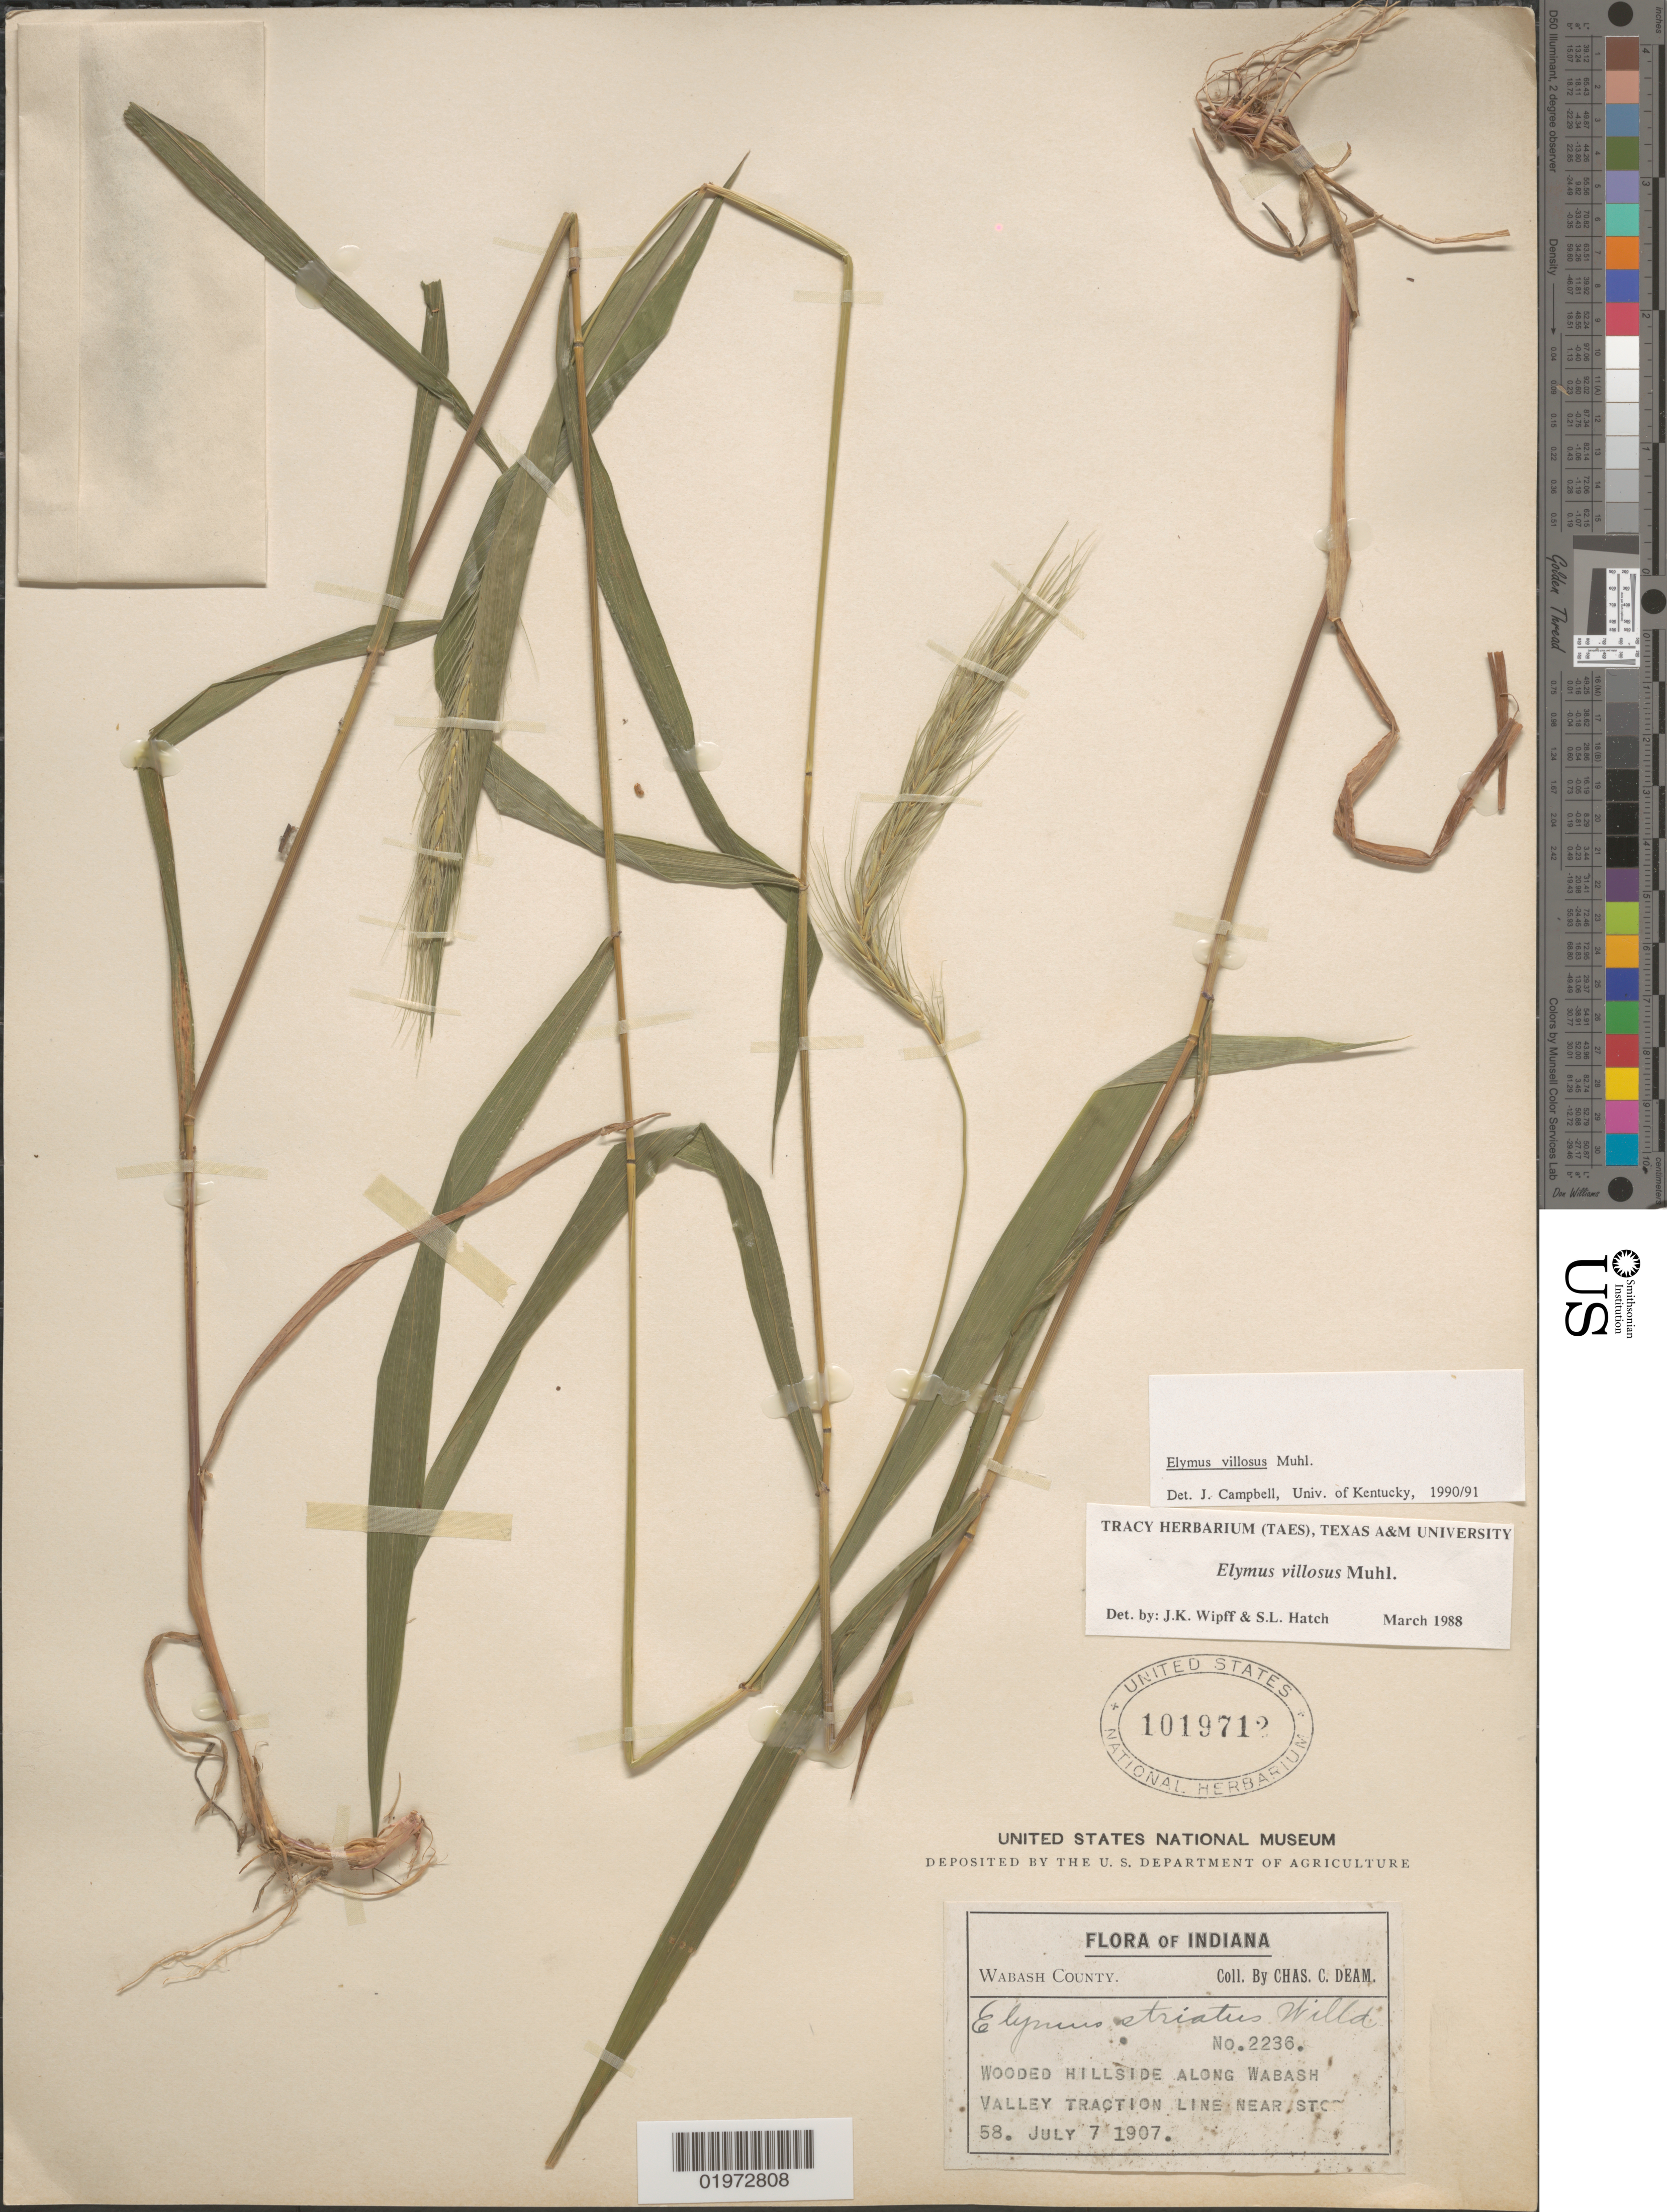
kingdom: Plantae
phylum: Tracheophyta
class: Liliopsida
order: Poales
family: Poaceae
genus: Elymus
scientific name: Elymus villosus var. arkansanus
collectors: C. C. Deam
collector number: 2236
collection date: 1907-07-07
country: United States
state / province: Indiana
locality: Wabash County. Wooded hillside along Wabash Valley traction line near Stop 58.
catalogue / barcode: US 1019712